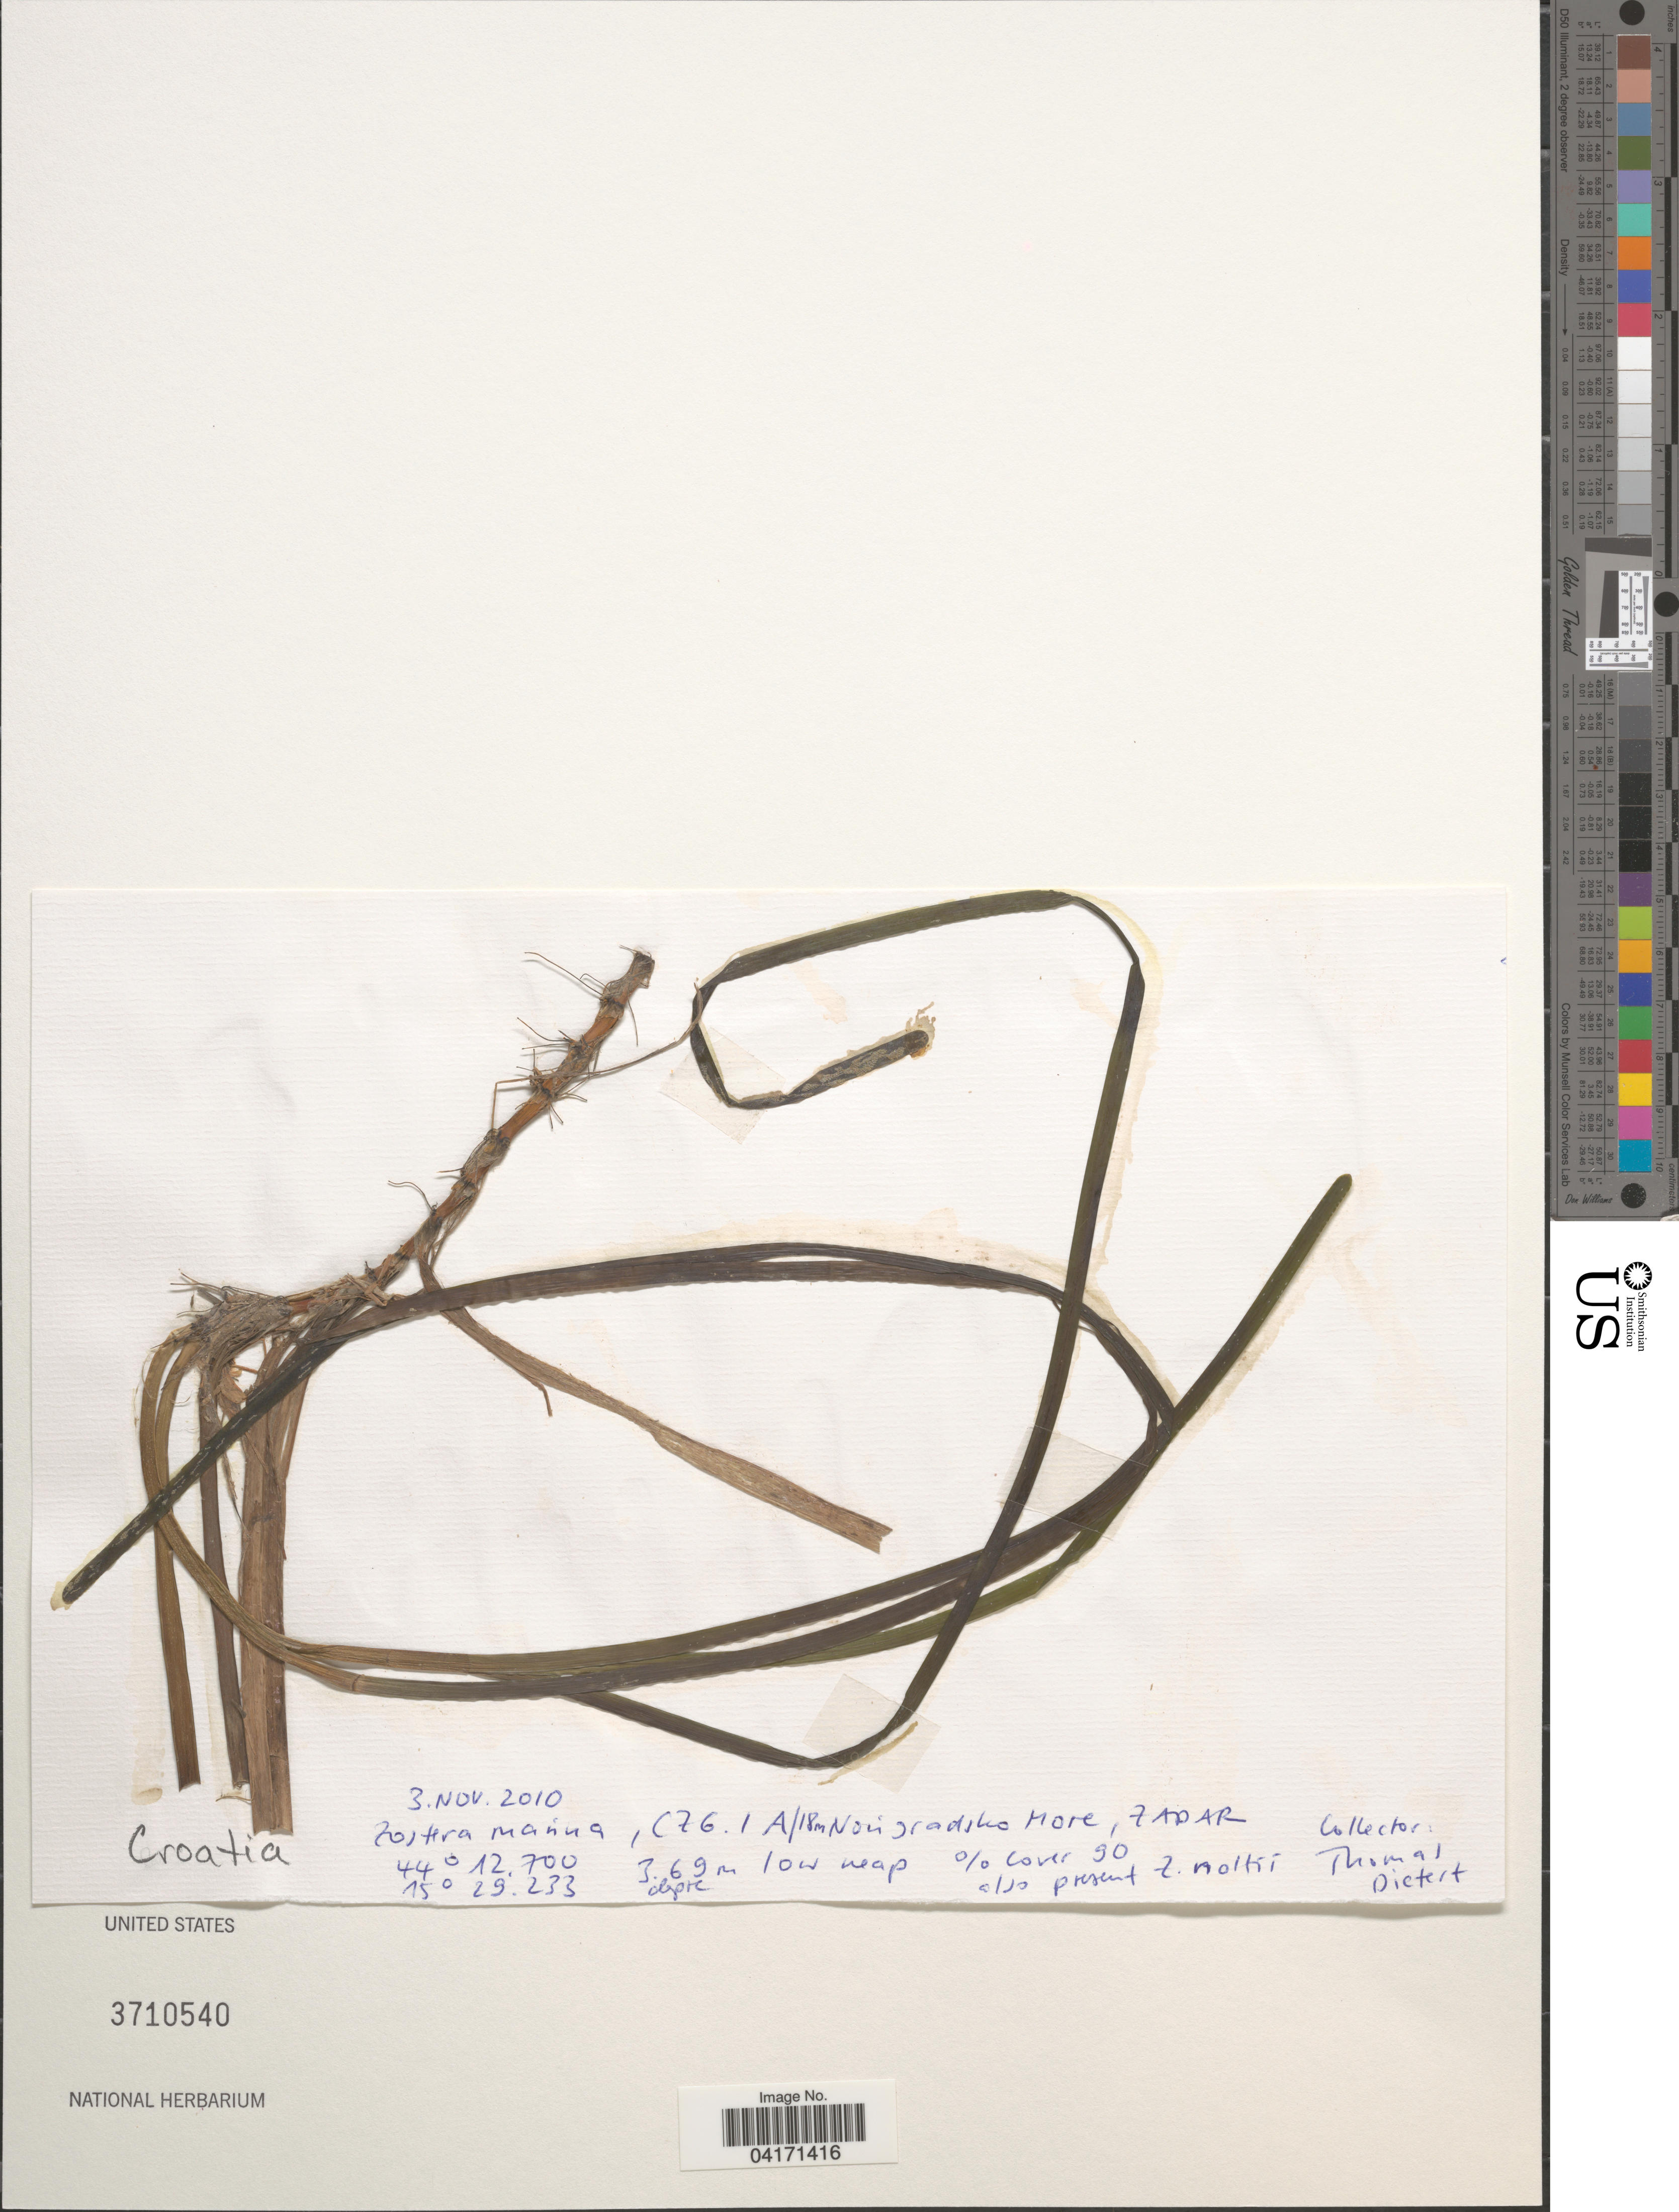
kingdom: Plantae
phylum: Tracheophyta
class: Liliopsida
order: Alismatales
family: Zosteraceae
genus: Zostera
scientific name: Zostera marina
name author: L.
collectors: T. Dietert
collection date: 2010-11-03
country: Croatia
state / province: Zadar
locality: CZ6.1 A/18m Novidgradsko More.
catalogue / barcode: US 3710540